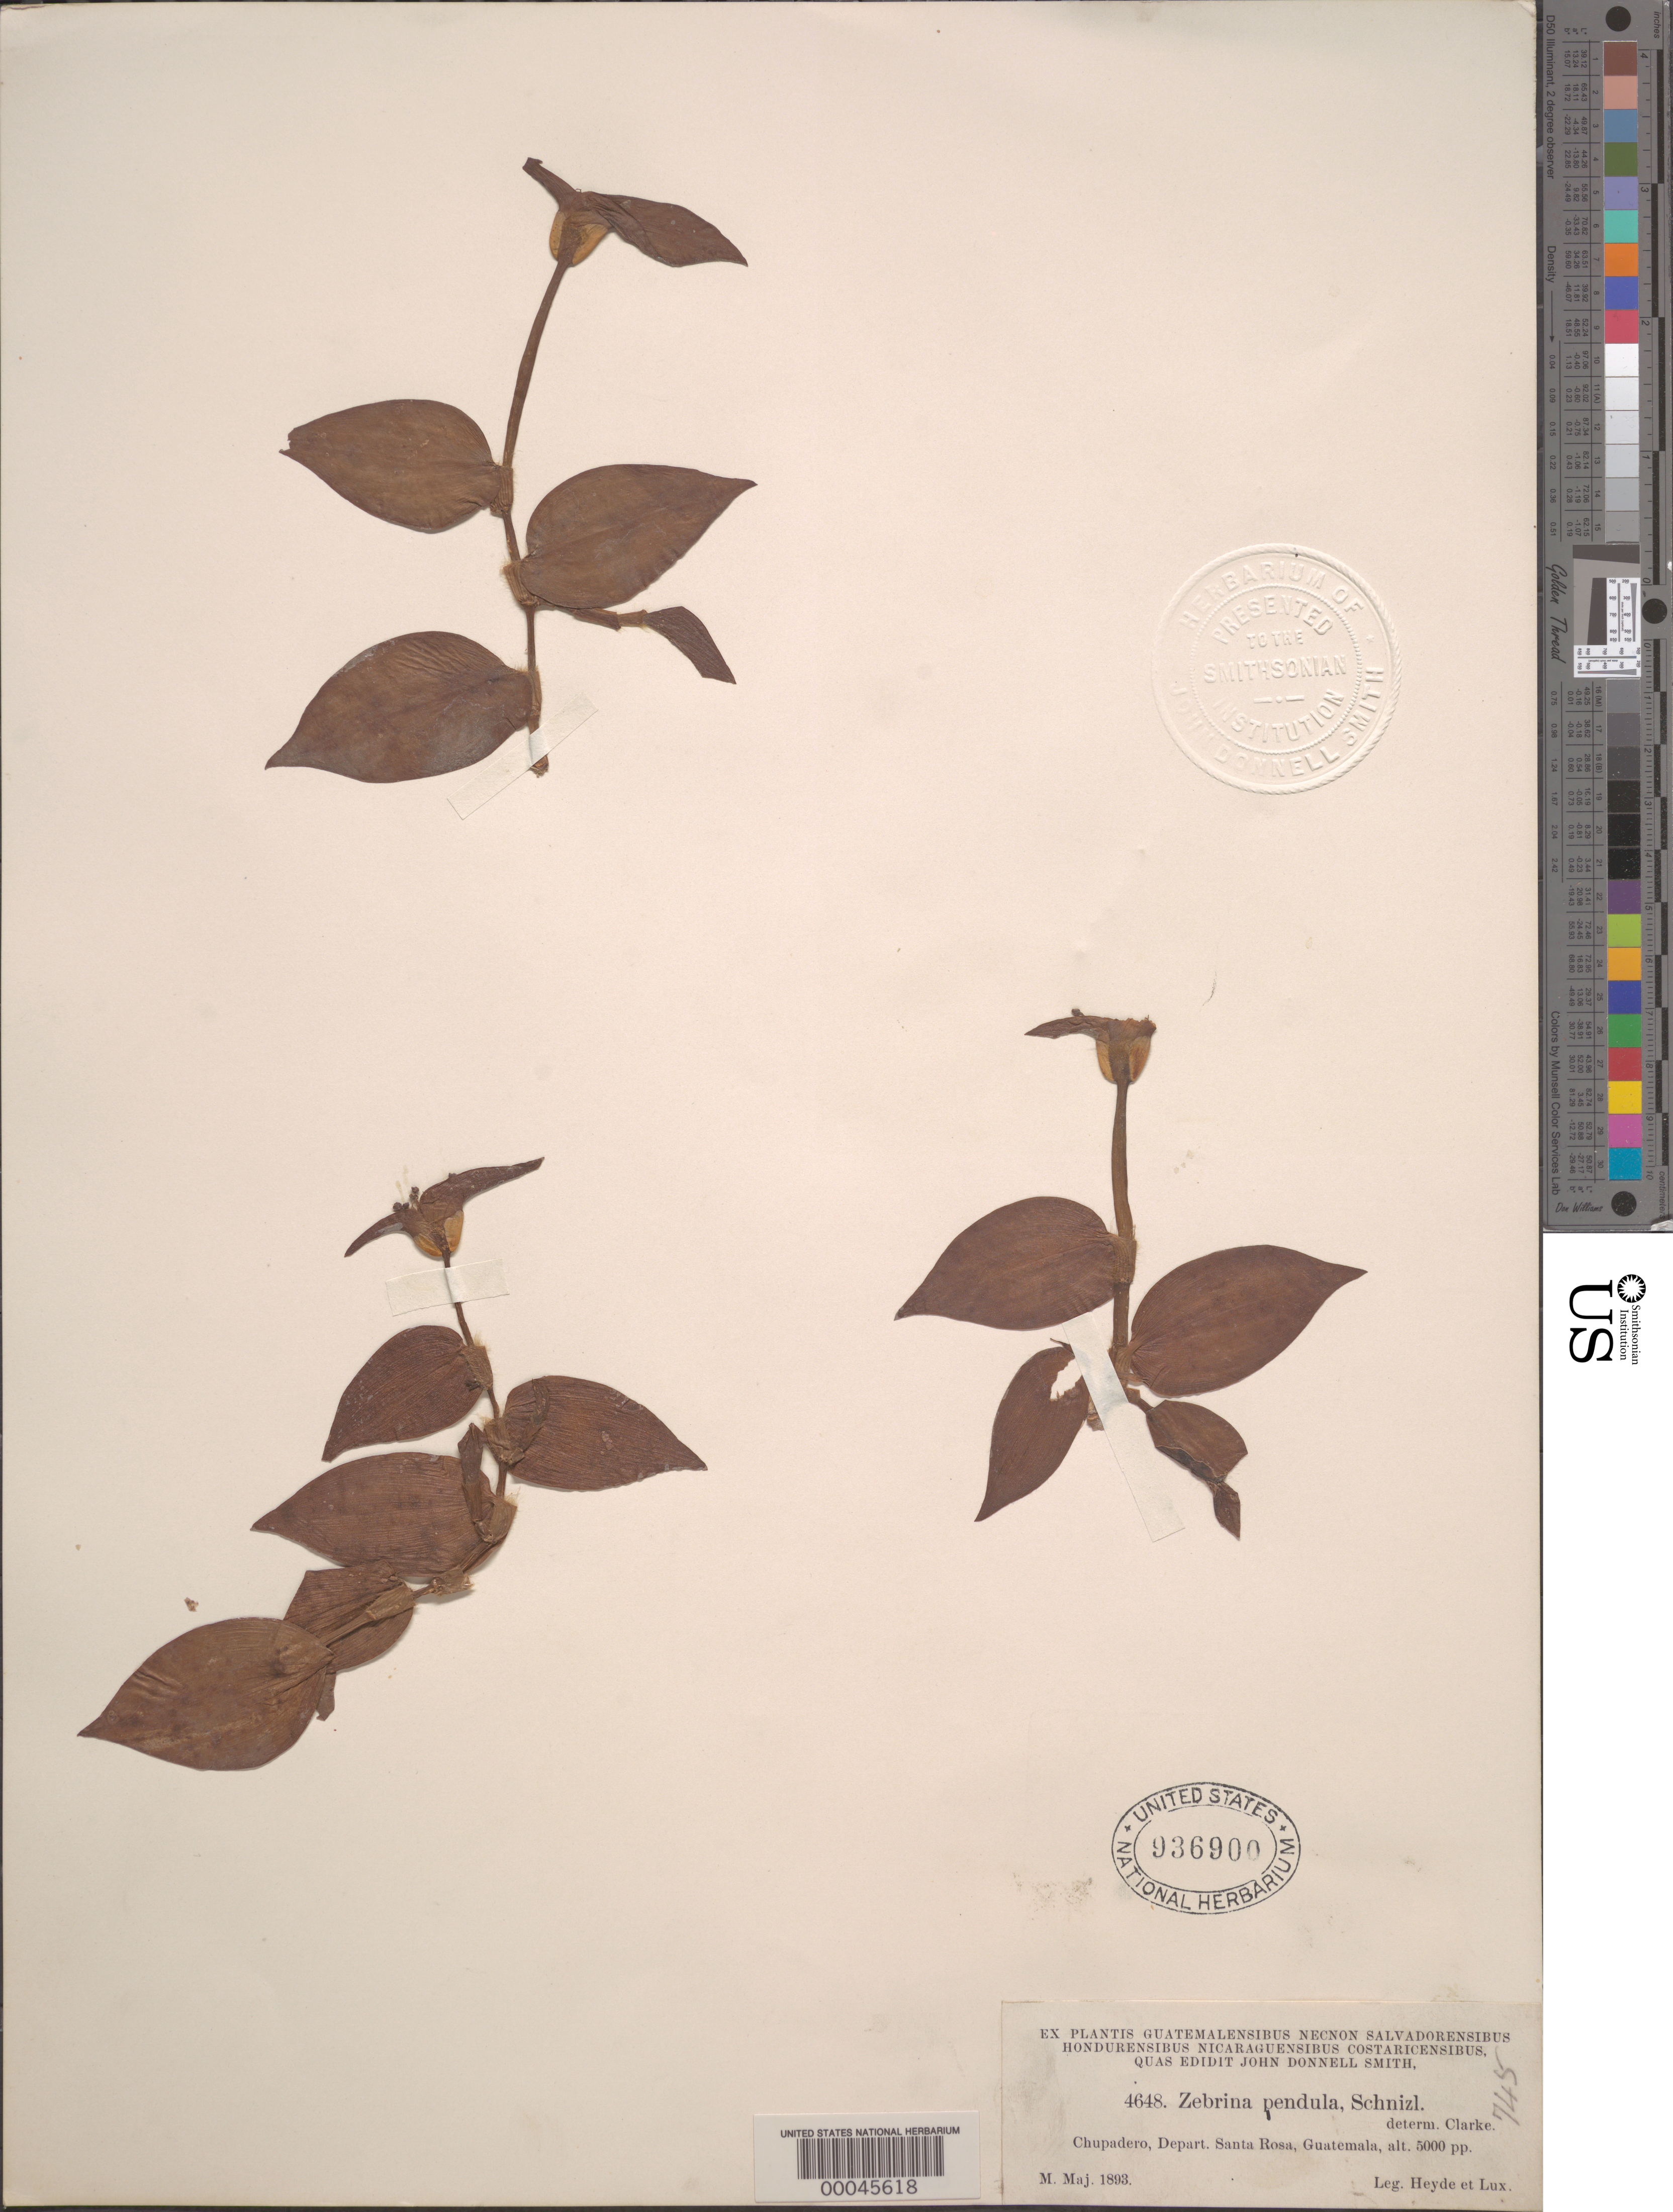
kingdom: Plantae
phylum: Tracheophyta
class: Liliopsida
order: Commelinales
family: Commelinaceae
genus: Tradescantia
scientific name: Tradescantia zebrina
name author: Bosse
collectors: E. T. Heyde & E. Lux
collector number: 4648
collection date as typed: May 1893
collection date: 1893-05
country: Guatemala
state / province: Santa Rosa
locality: Chupadero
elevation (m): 5000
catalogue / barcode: US 936900